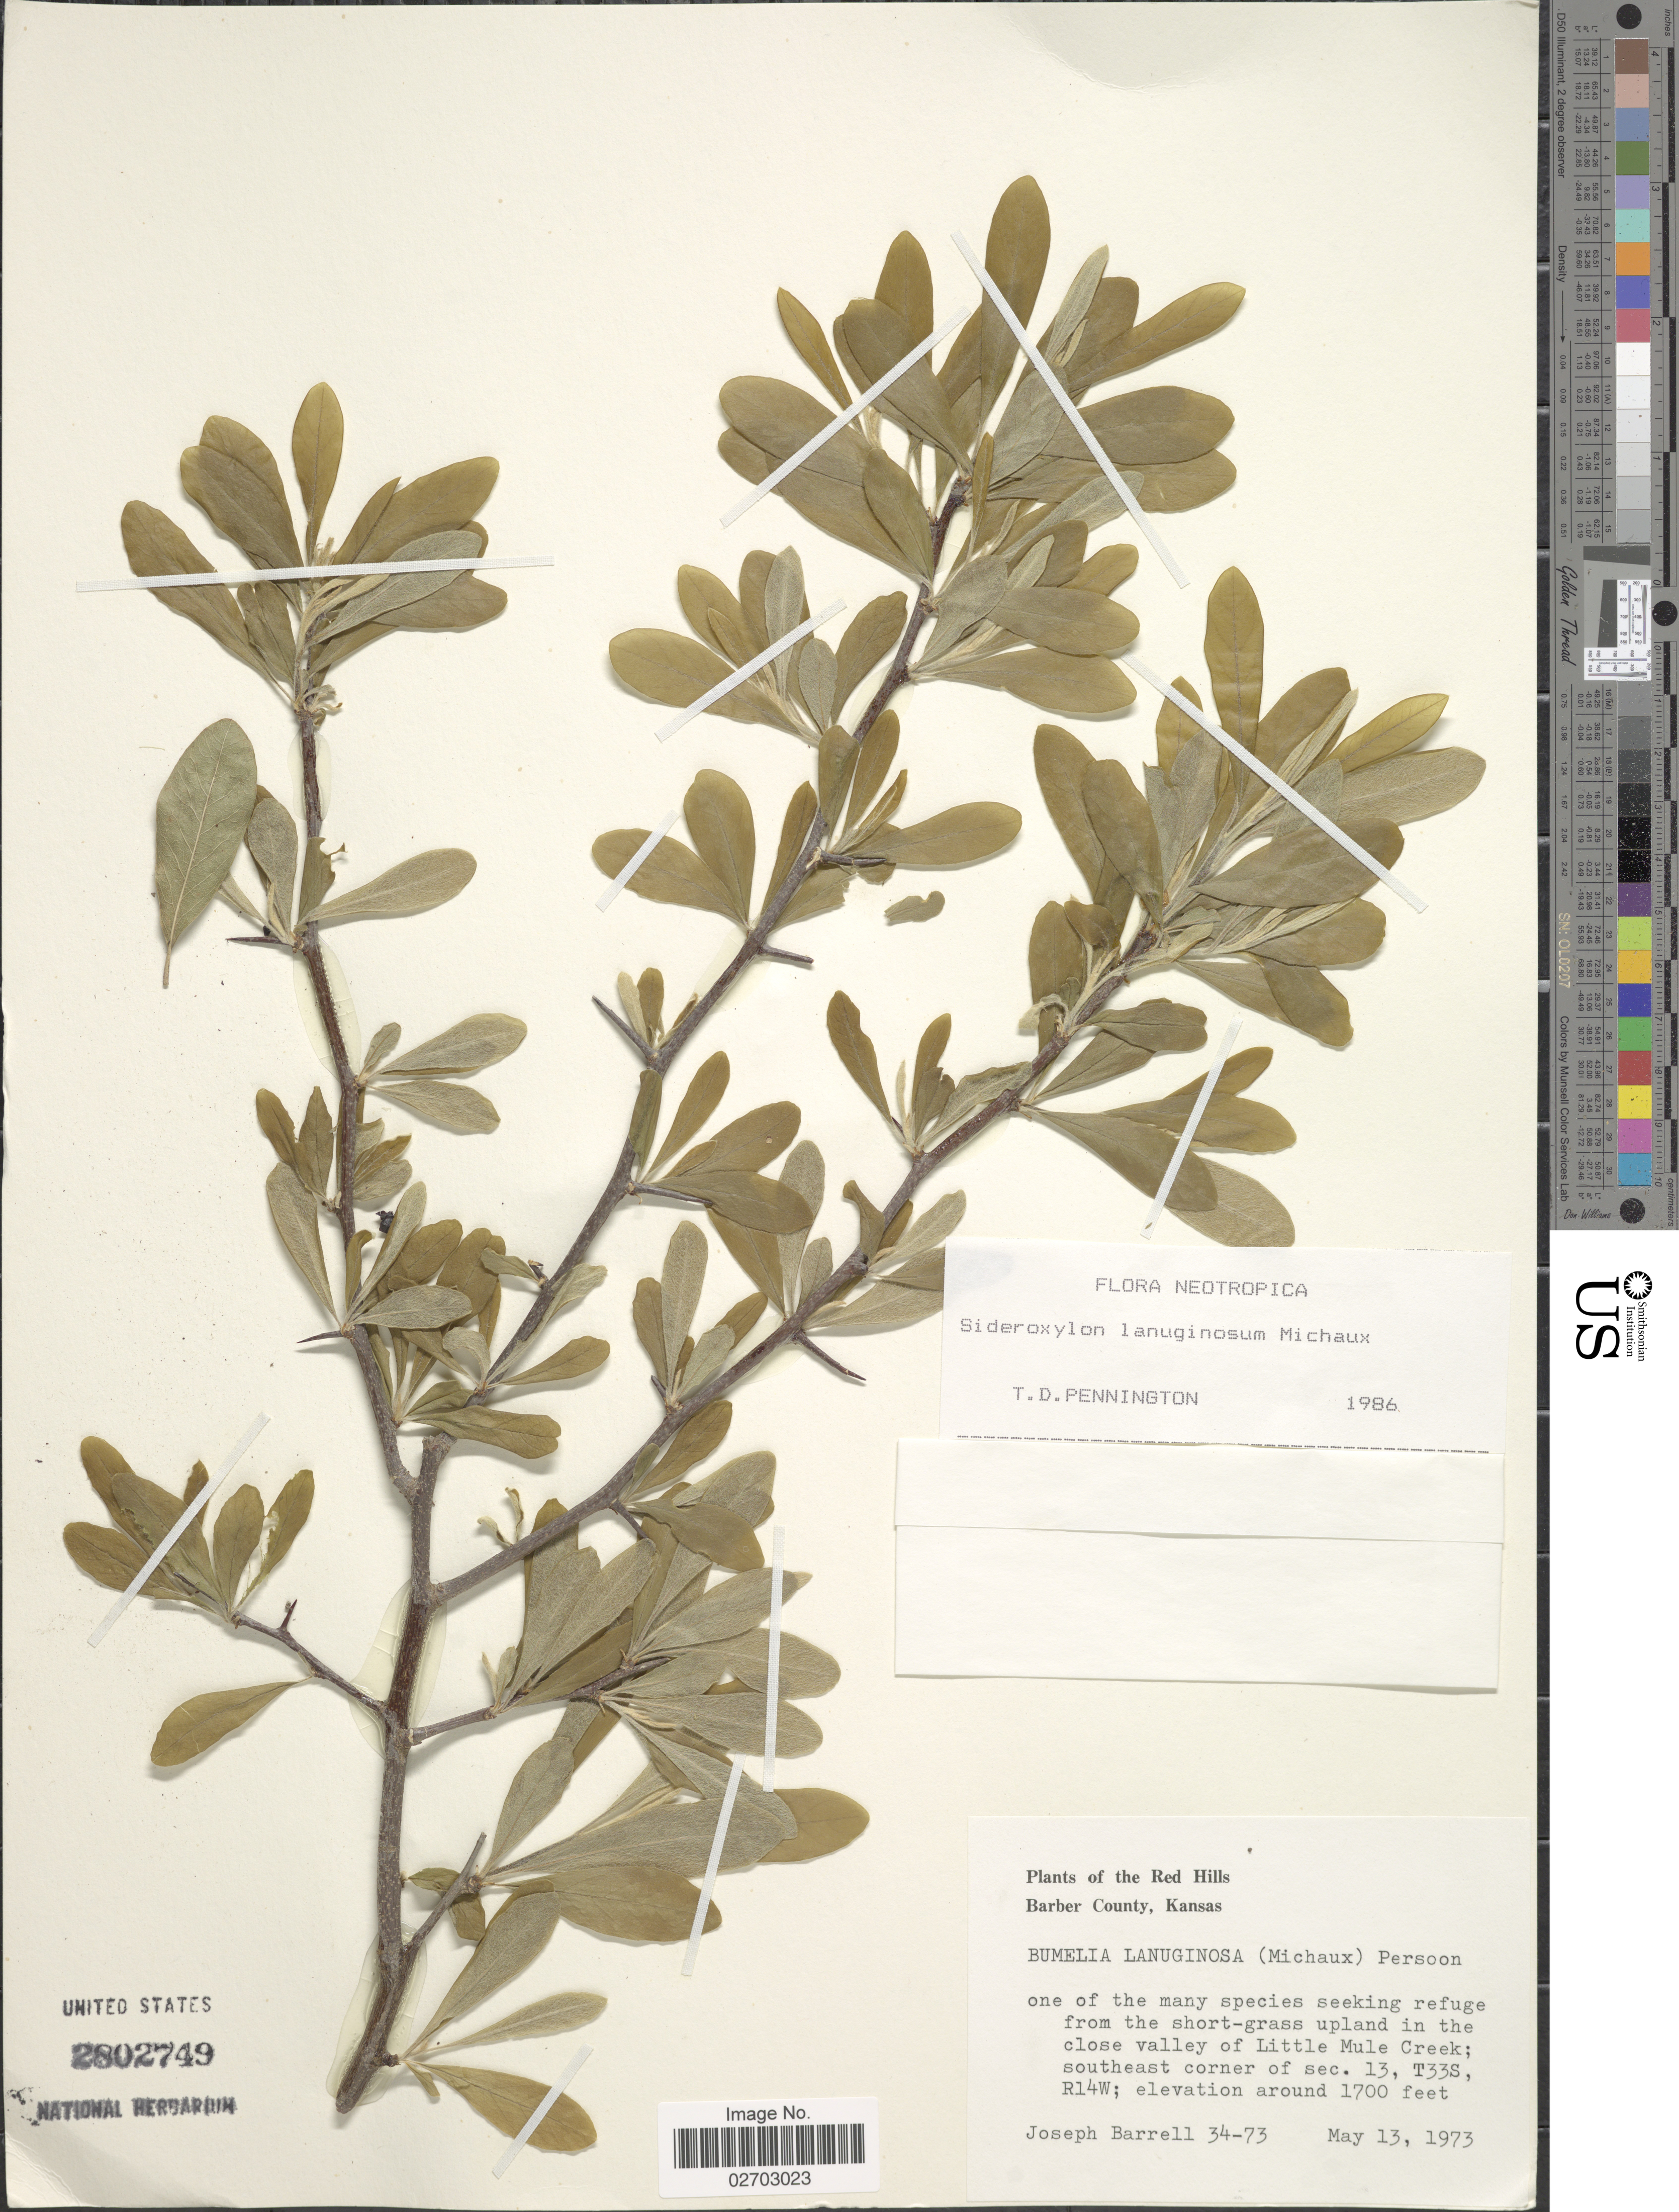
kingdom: Plantae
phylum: Tracheophyta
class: Magnoliopsida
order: Ericales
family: Sapotaceae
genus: Sideroxylon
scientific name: Sideroxylon lanuginosum subsp. lanuginosum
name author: Michx.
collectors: J. Barrell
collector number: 34-73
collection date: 1973-05-13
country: United States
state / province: Kansas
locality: Red Hills, Barber County, short-grass upland in the close valley of Little Mule Creek; southeast corner of sec. 13, T33S, R14W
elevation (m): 518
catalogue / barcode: US 2802749